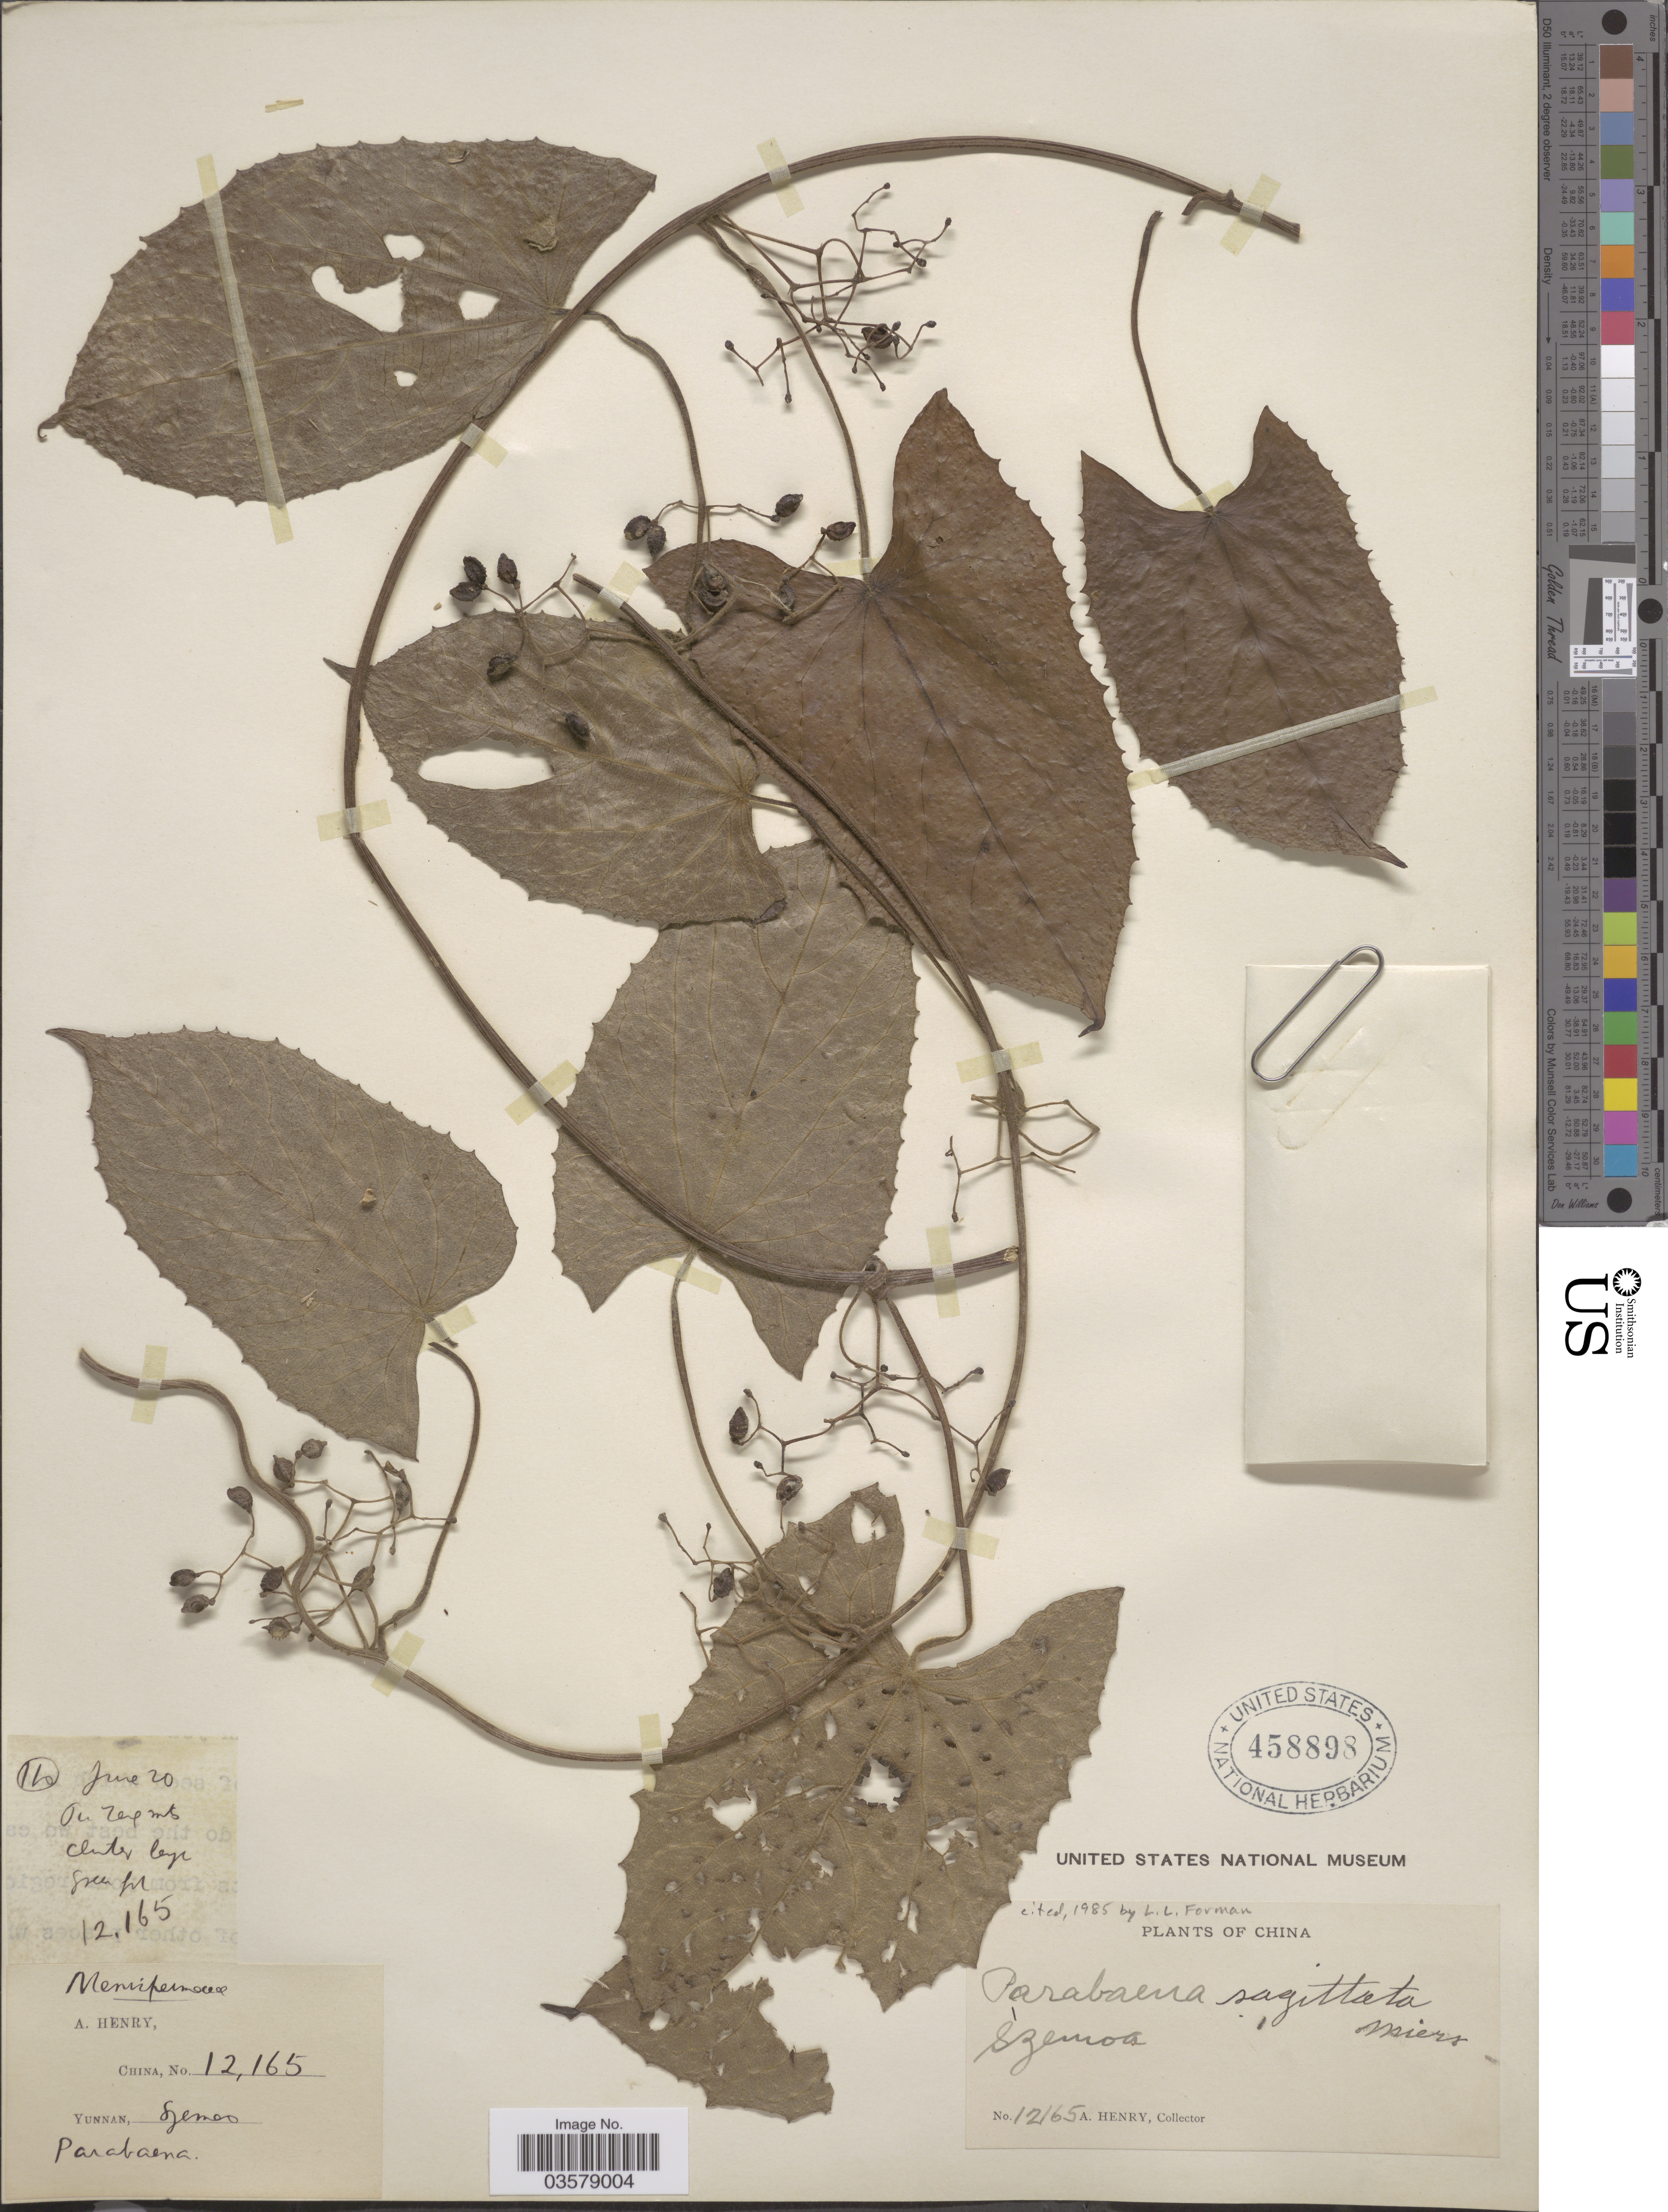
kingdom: Plantae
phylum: Tracheophyta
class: Magnoliopsida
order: Ranunculales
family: Menispermaceae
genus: Parabaena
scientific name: Parabaena sagittata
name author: Miers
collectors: A. Henry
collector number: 12165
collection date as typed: Transcribed d/m/y: /6/20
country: China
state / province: Yunnan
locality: Szemoa. Pu Teng mts. Ho.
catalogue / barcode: US 458898